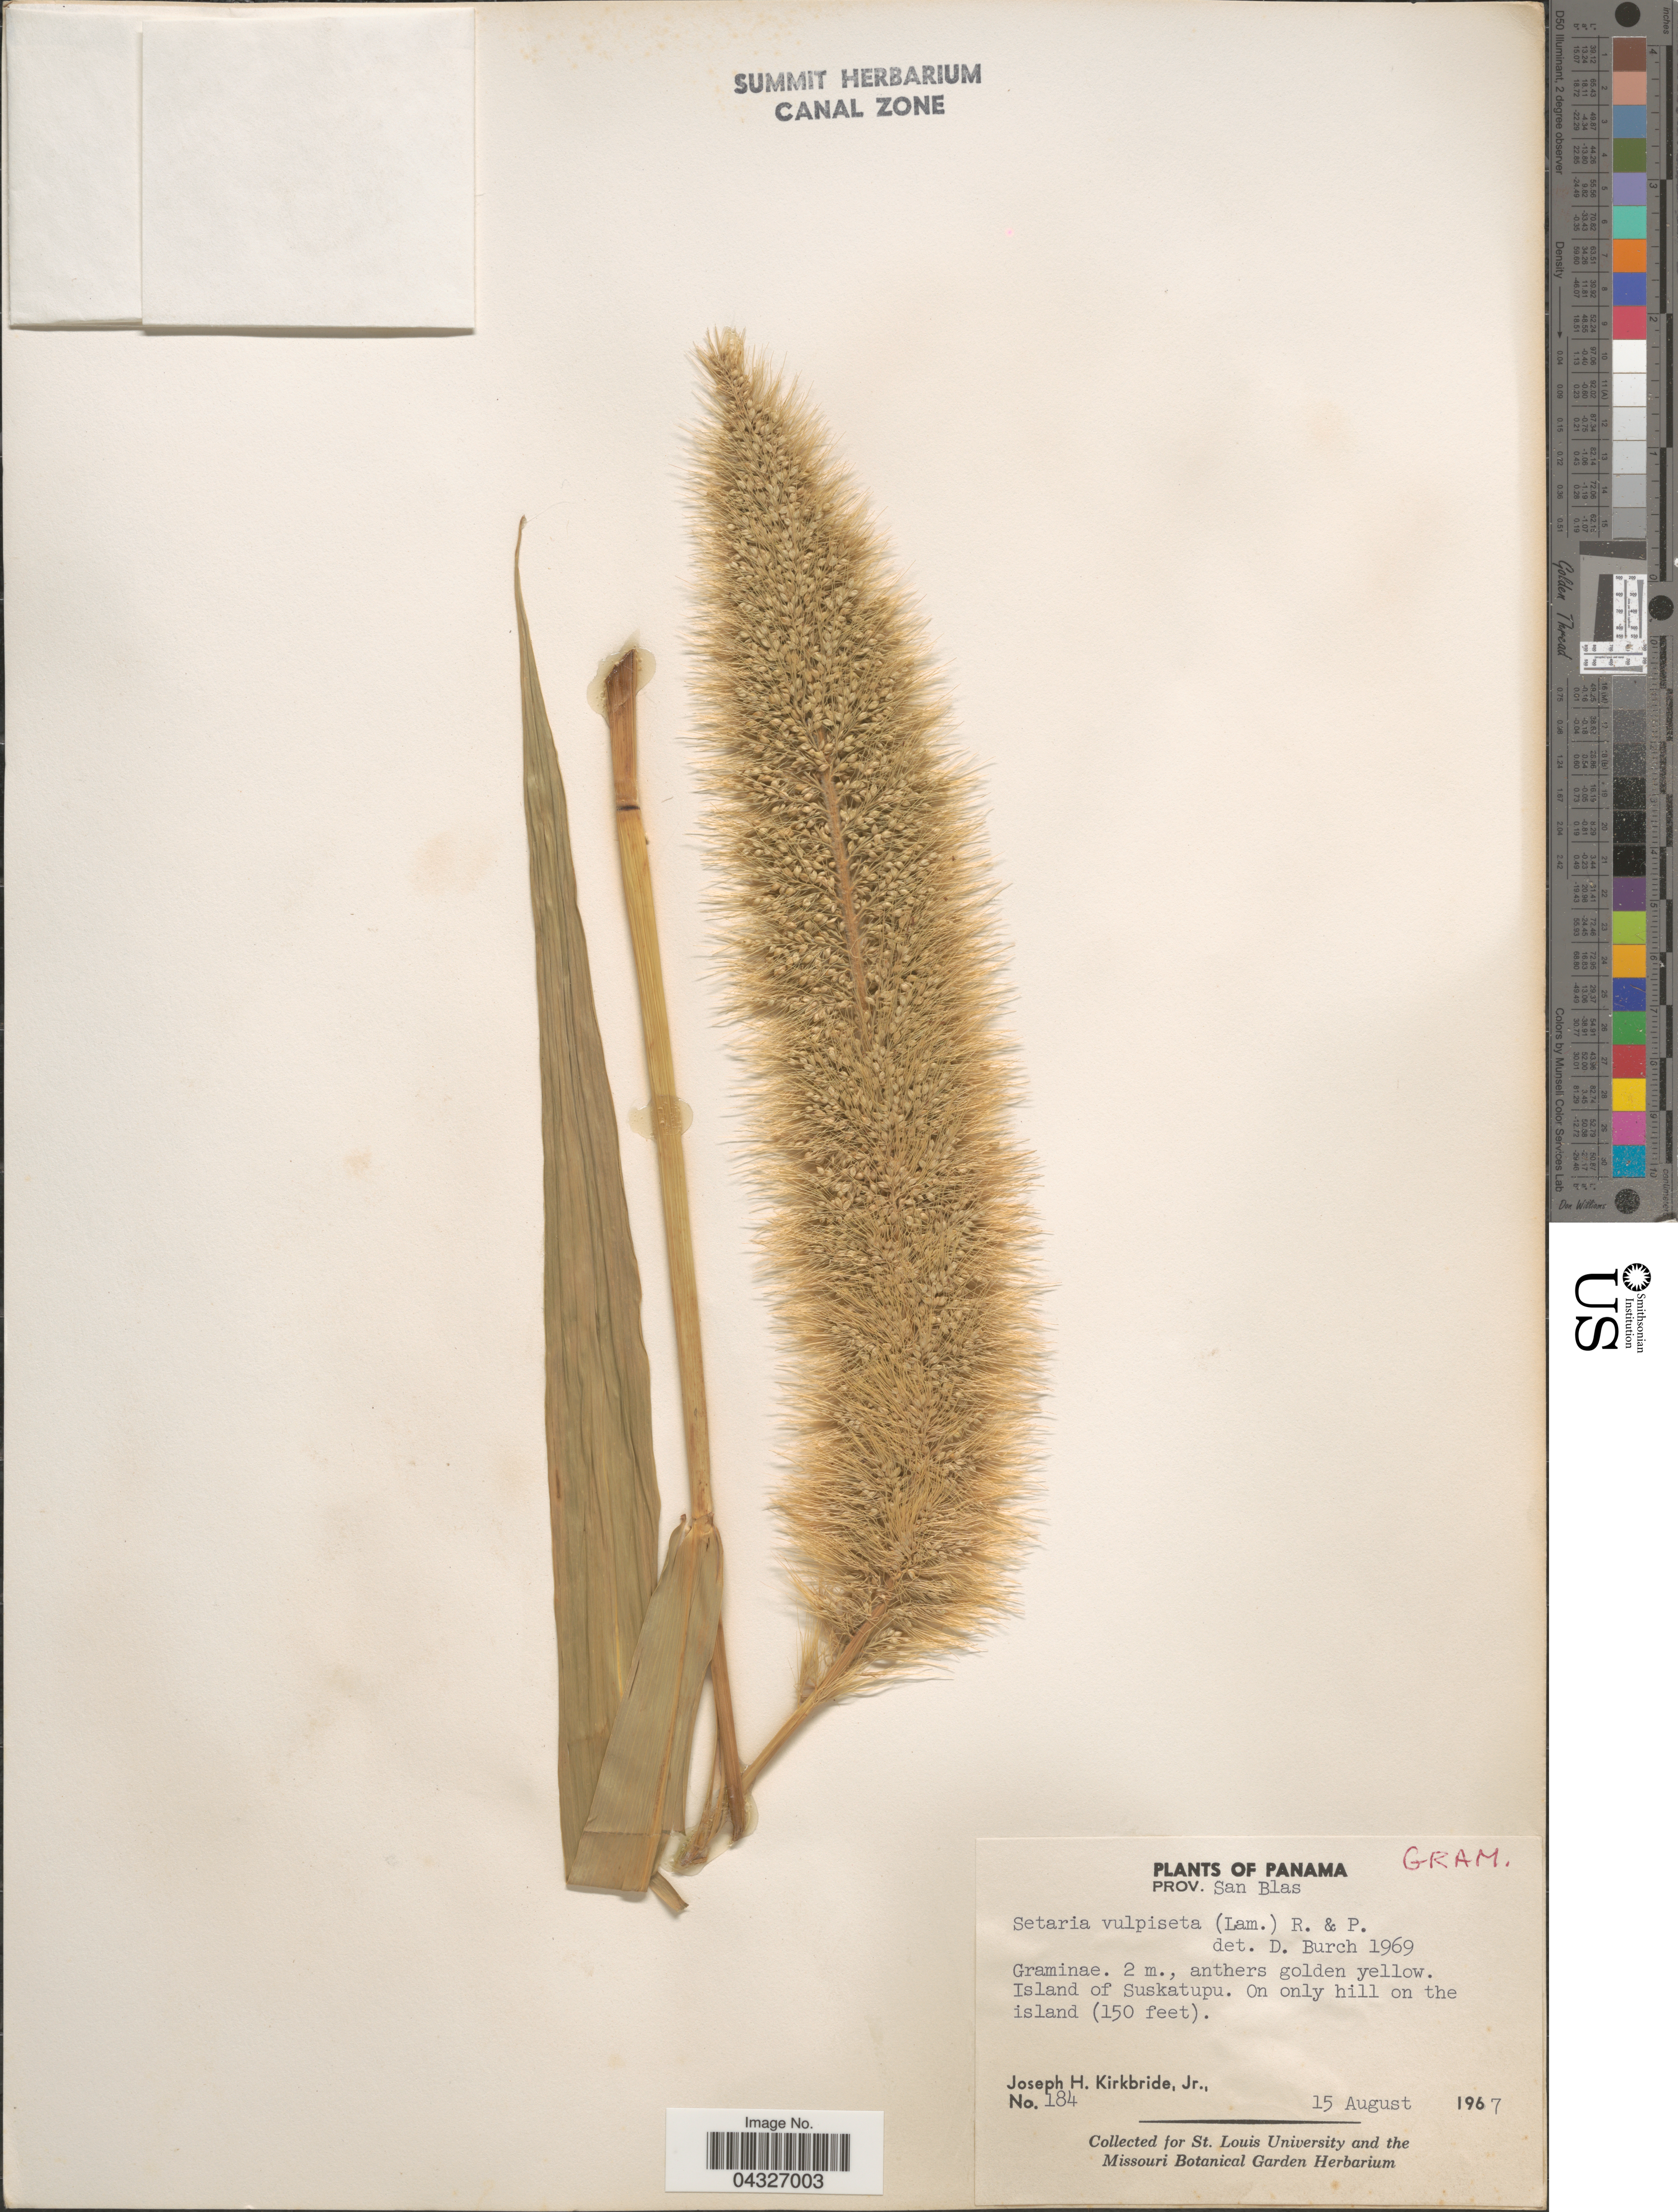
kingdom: Plantae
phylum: Tracheophyta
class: Liliopsida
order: Poales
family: Poaceae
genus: Setaria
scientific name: Setaria vulpiseta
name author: (Lam.) Roem. & Schult.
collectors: J. H. Kirkbride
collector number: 184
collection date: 1967-08-15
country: Panama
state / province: Kuna Yala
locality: Prov. San Blas. Island of Suskatupu. On only hill on the island.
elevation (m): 46